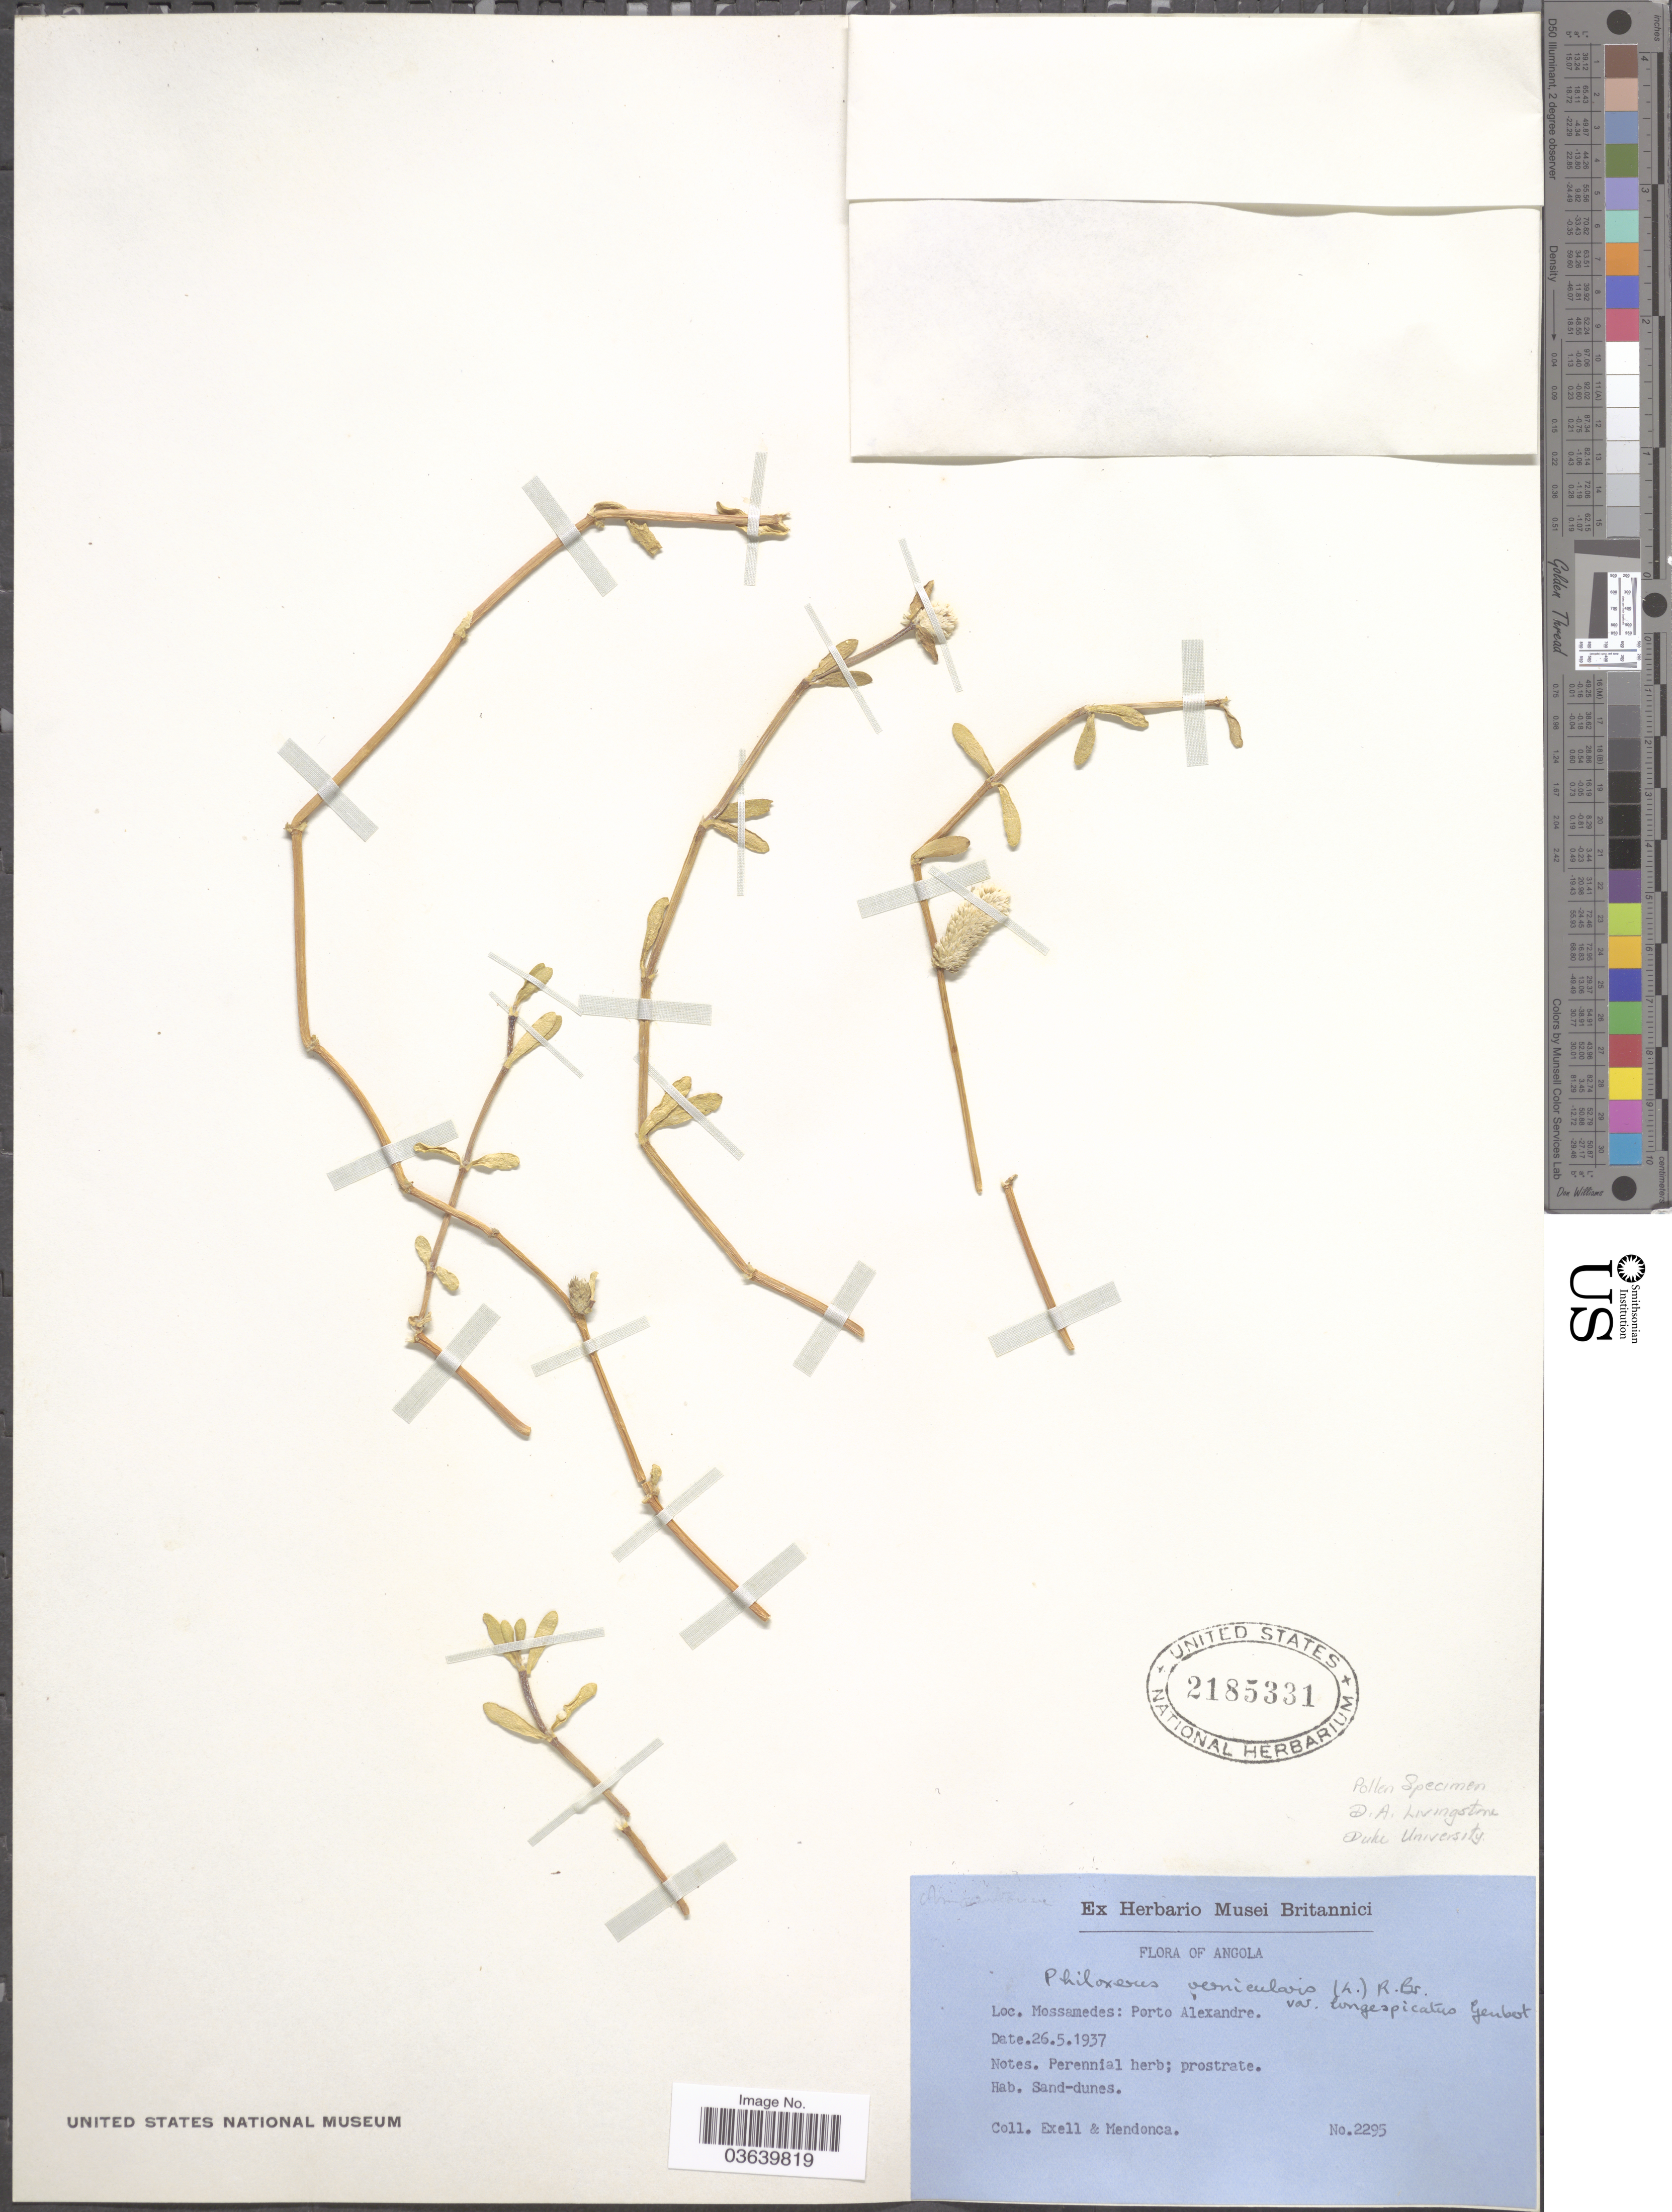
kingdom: Plantae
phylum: Tracheophyta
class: Magnoliopsida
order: Caryophyllales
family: Amaranthaceae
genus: Gomphrena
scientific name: Gomphrena vermicularis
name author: L.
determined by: Strong, Mark T., (BOT), Smithsonian Institution - National Museum of Natural History (UNITED STATES)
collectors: Exell, -- & Mendonca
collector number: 2295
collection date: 1937-05-26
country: Angola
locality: Mossamedes: Porto Alexandre.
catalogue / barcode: US 2185331